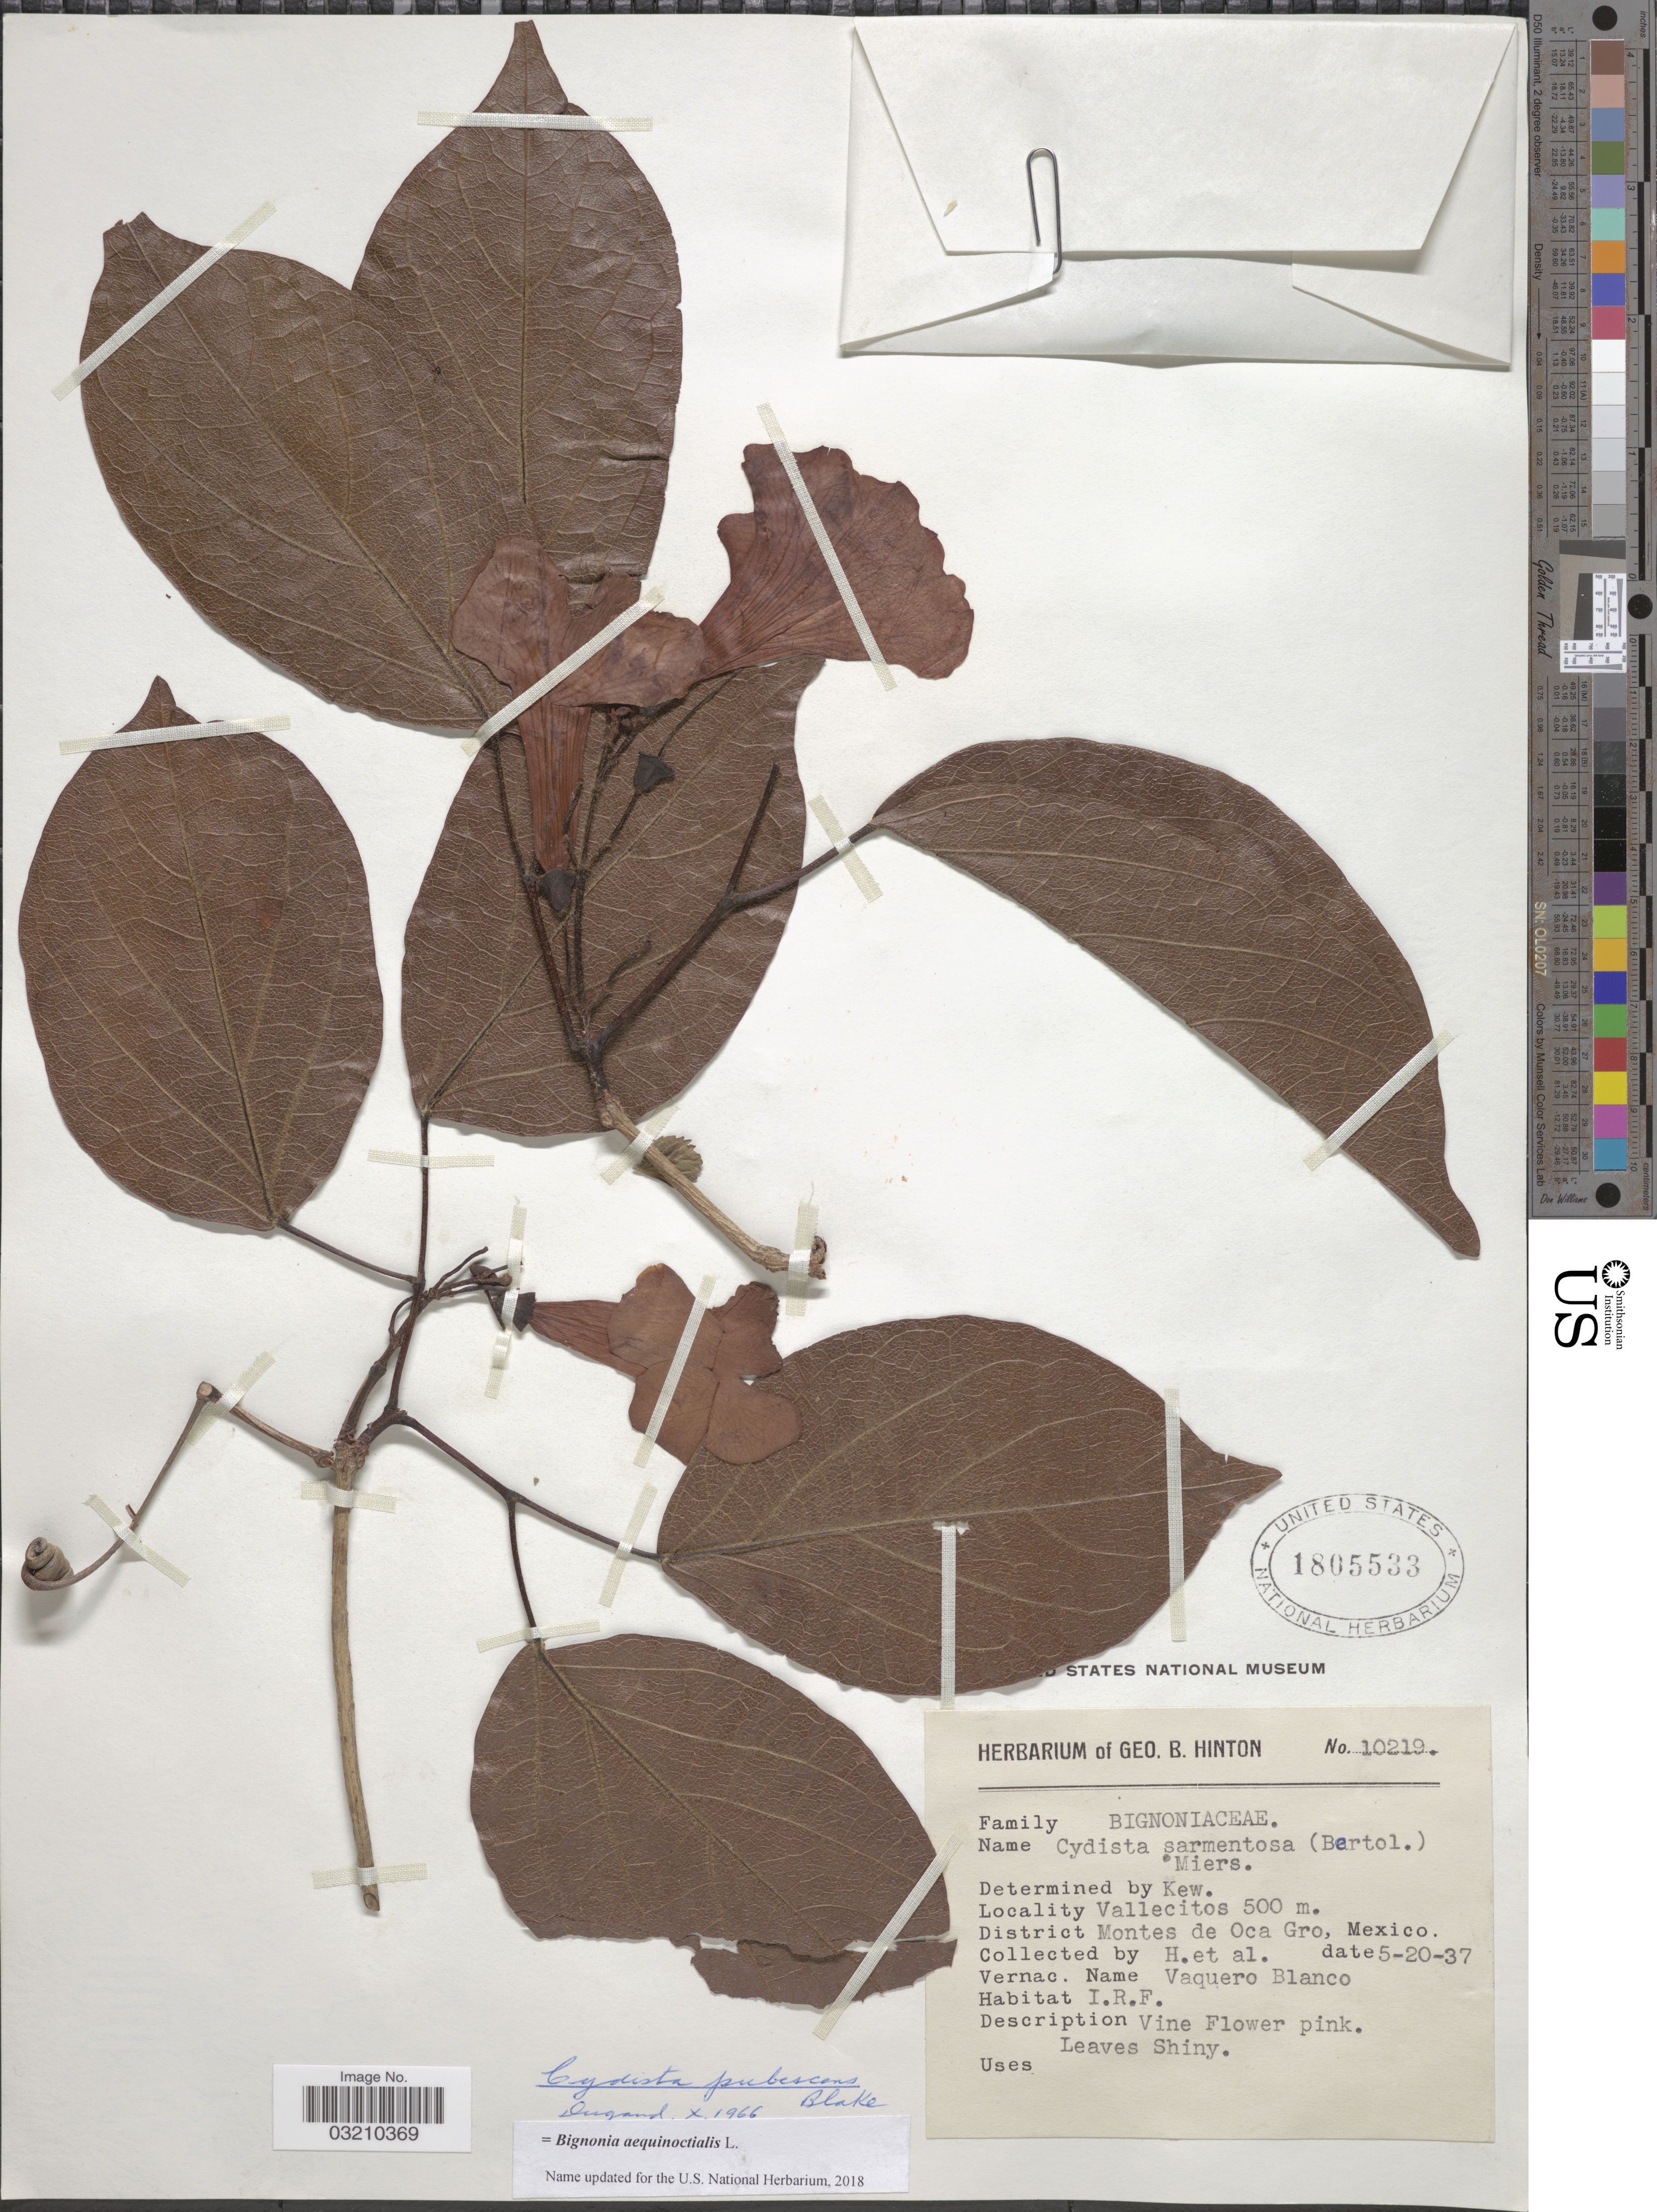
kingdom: Plantae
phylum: Tracheophyta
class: Magnoliopsida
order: Lamiales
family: Bignoniaceae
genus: Bignonia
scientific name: Bignonia aequinoctialis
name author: L.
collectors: G. B. Hinton & et al.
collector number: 10219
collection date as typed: Transcribed d/m/y: 20/5/37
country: Mexico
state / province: Guerrero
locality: Vallecitos. District Montes de Oca Gro.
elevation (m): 500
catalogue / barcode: US 1805533